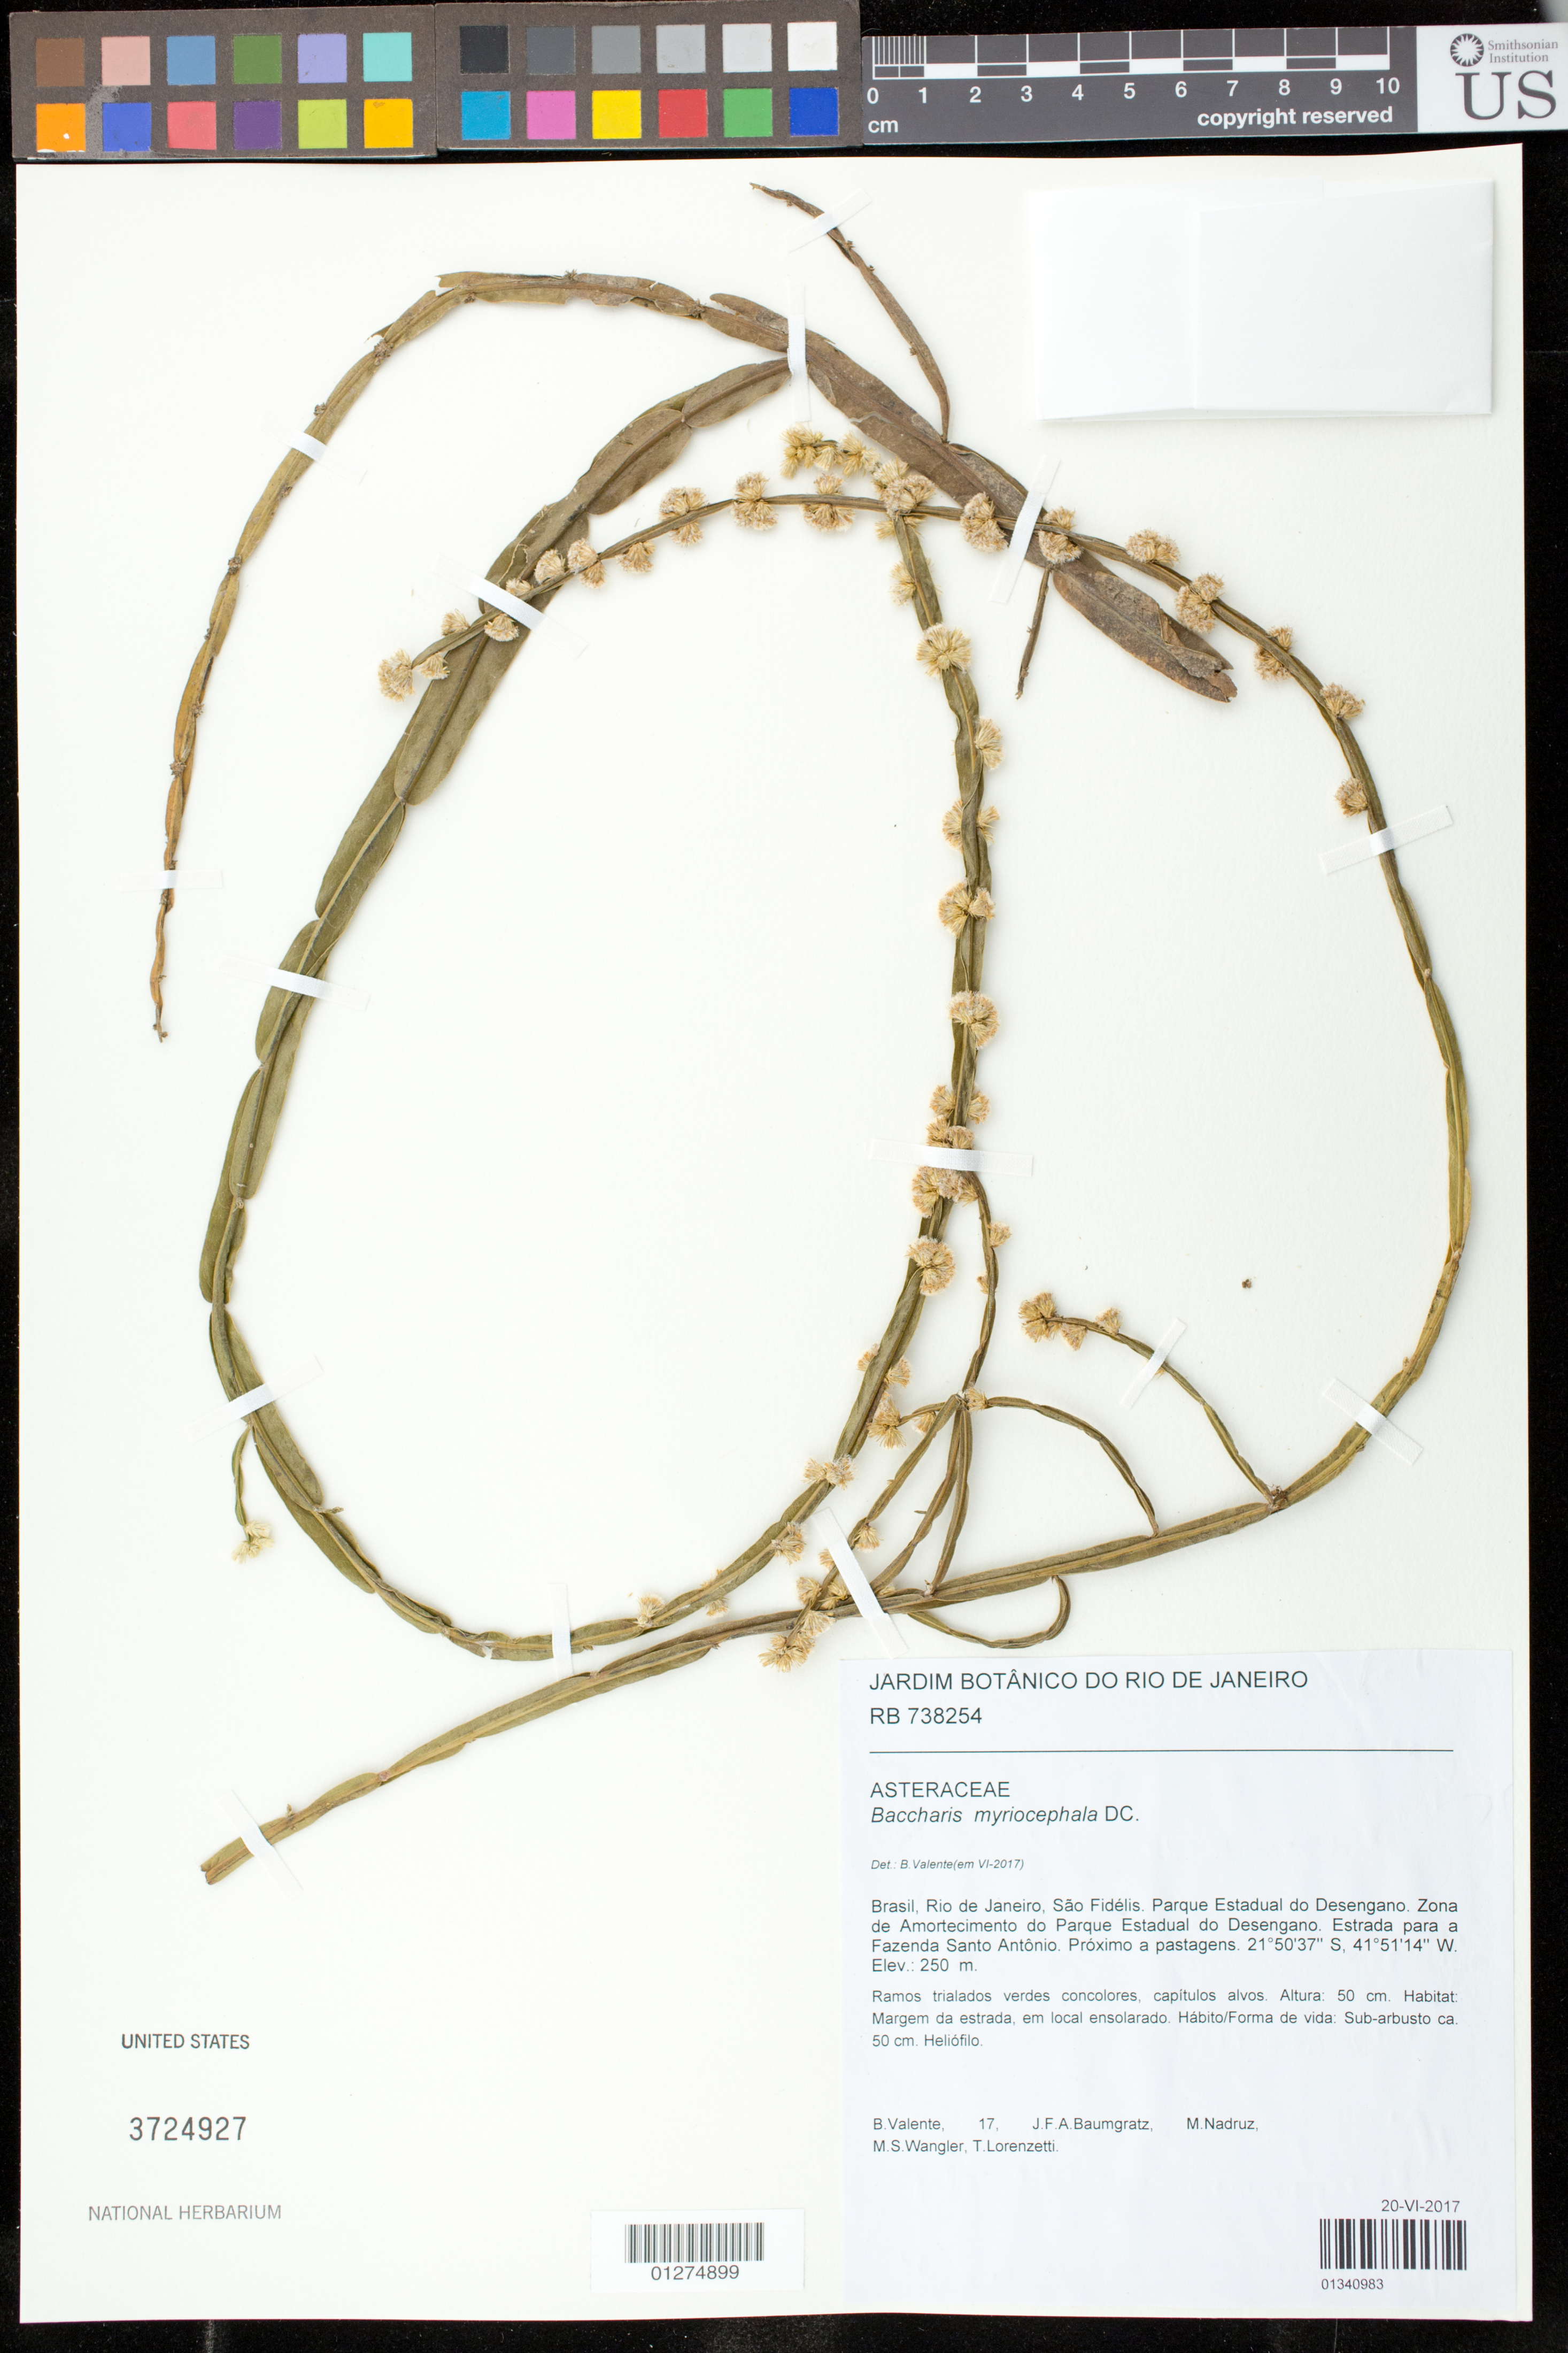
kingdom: Plantae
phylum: Tracheophyta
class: Magnoliopsida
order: Asterales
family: Asteraceae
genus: Baccharis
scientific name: Baccharis myriocephala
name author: DC.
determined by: Valente, B.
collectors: B. Valente, J. F. A. Baumgratz, M. Nadruz, M. Wangler & T. Lorenzetti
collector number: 17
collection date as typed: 20 VI 2017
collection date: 2017-06-20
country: Brazil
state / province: Rio de Janeiro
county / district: São Fidélis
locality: Parque Estadual do Desengano, Zona de Amortecimento do Parque Estadual do Desengano, Estrada para a Fazenda Santo Antonio, Próximo a pastagens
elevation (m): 250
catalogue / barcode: US 3724927